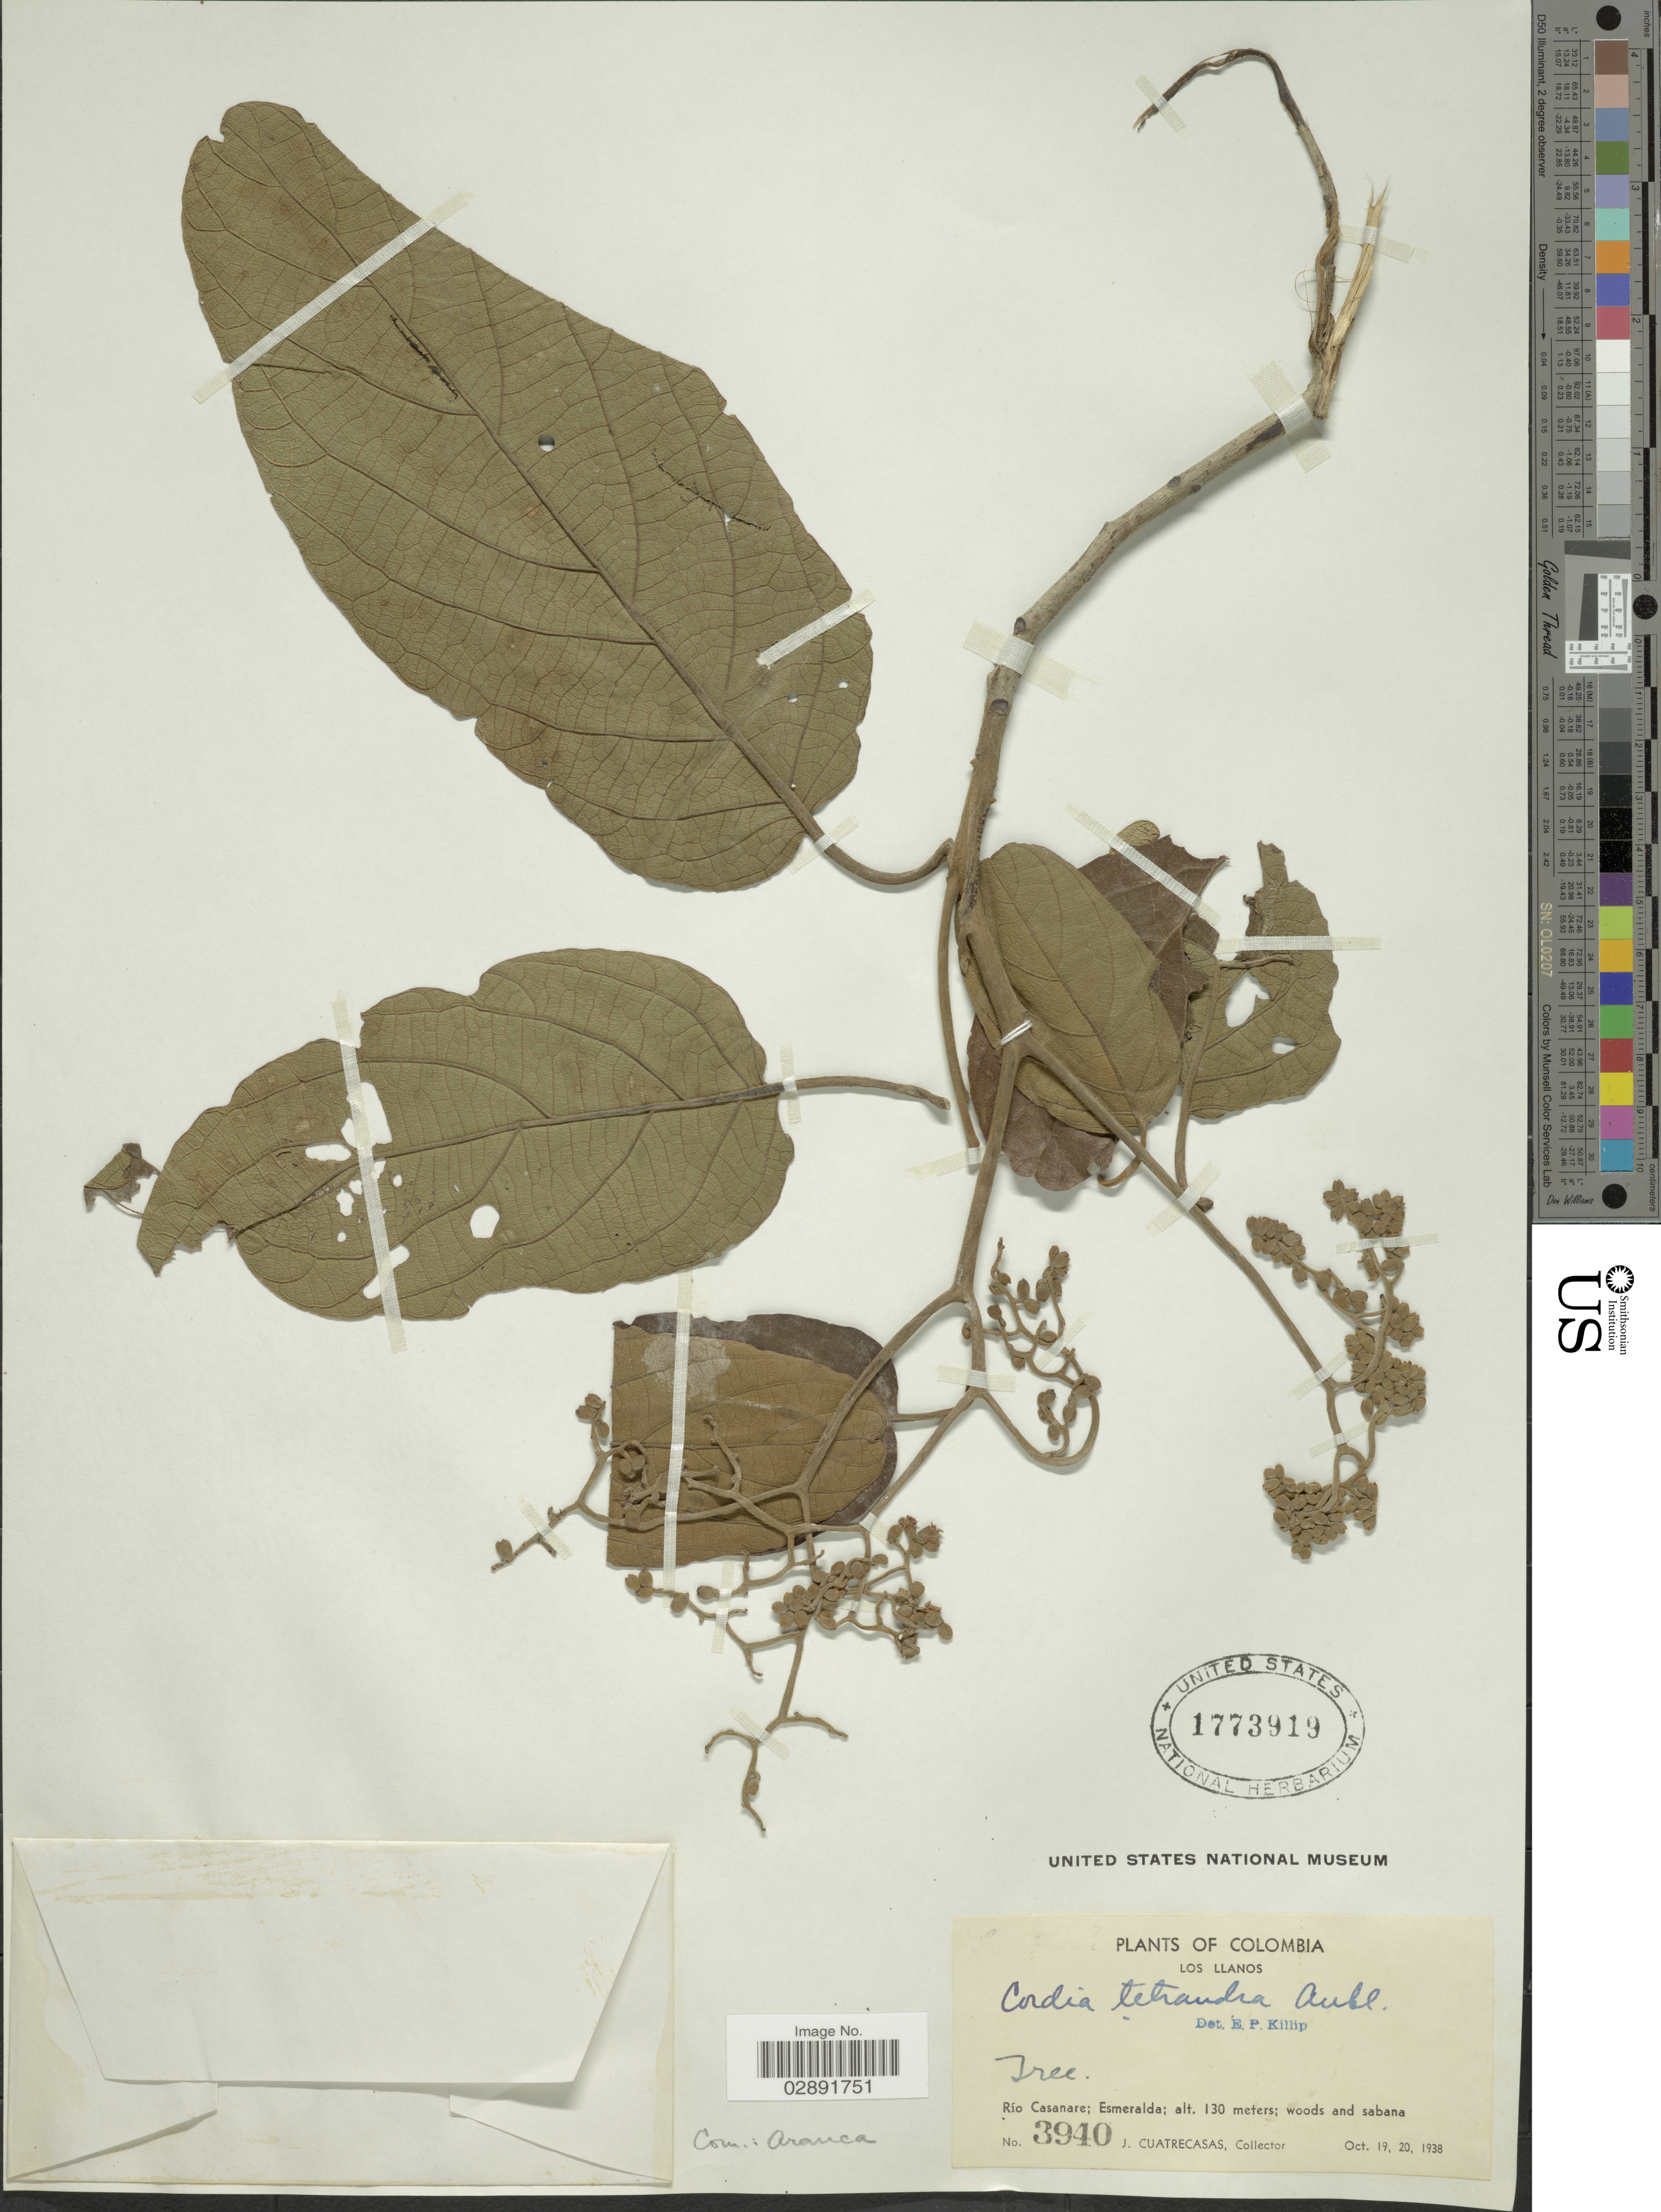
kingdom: Plantae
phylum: Tracheophyta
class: Magnoliopsida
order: Boraginales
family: Cordiaceae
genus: Cordia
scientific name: Cordia tetrandra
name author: Aubl.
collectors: J. Cuatrecasas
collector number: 3940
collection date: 1938-10-19/1938-10-20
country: Colombia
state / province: Arauca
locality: Los Llanos, Río Casanare; Esmeralda. Com: Arauca.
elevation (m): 130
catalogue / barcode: US 1773919